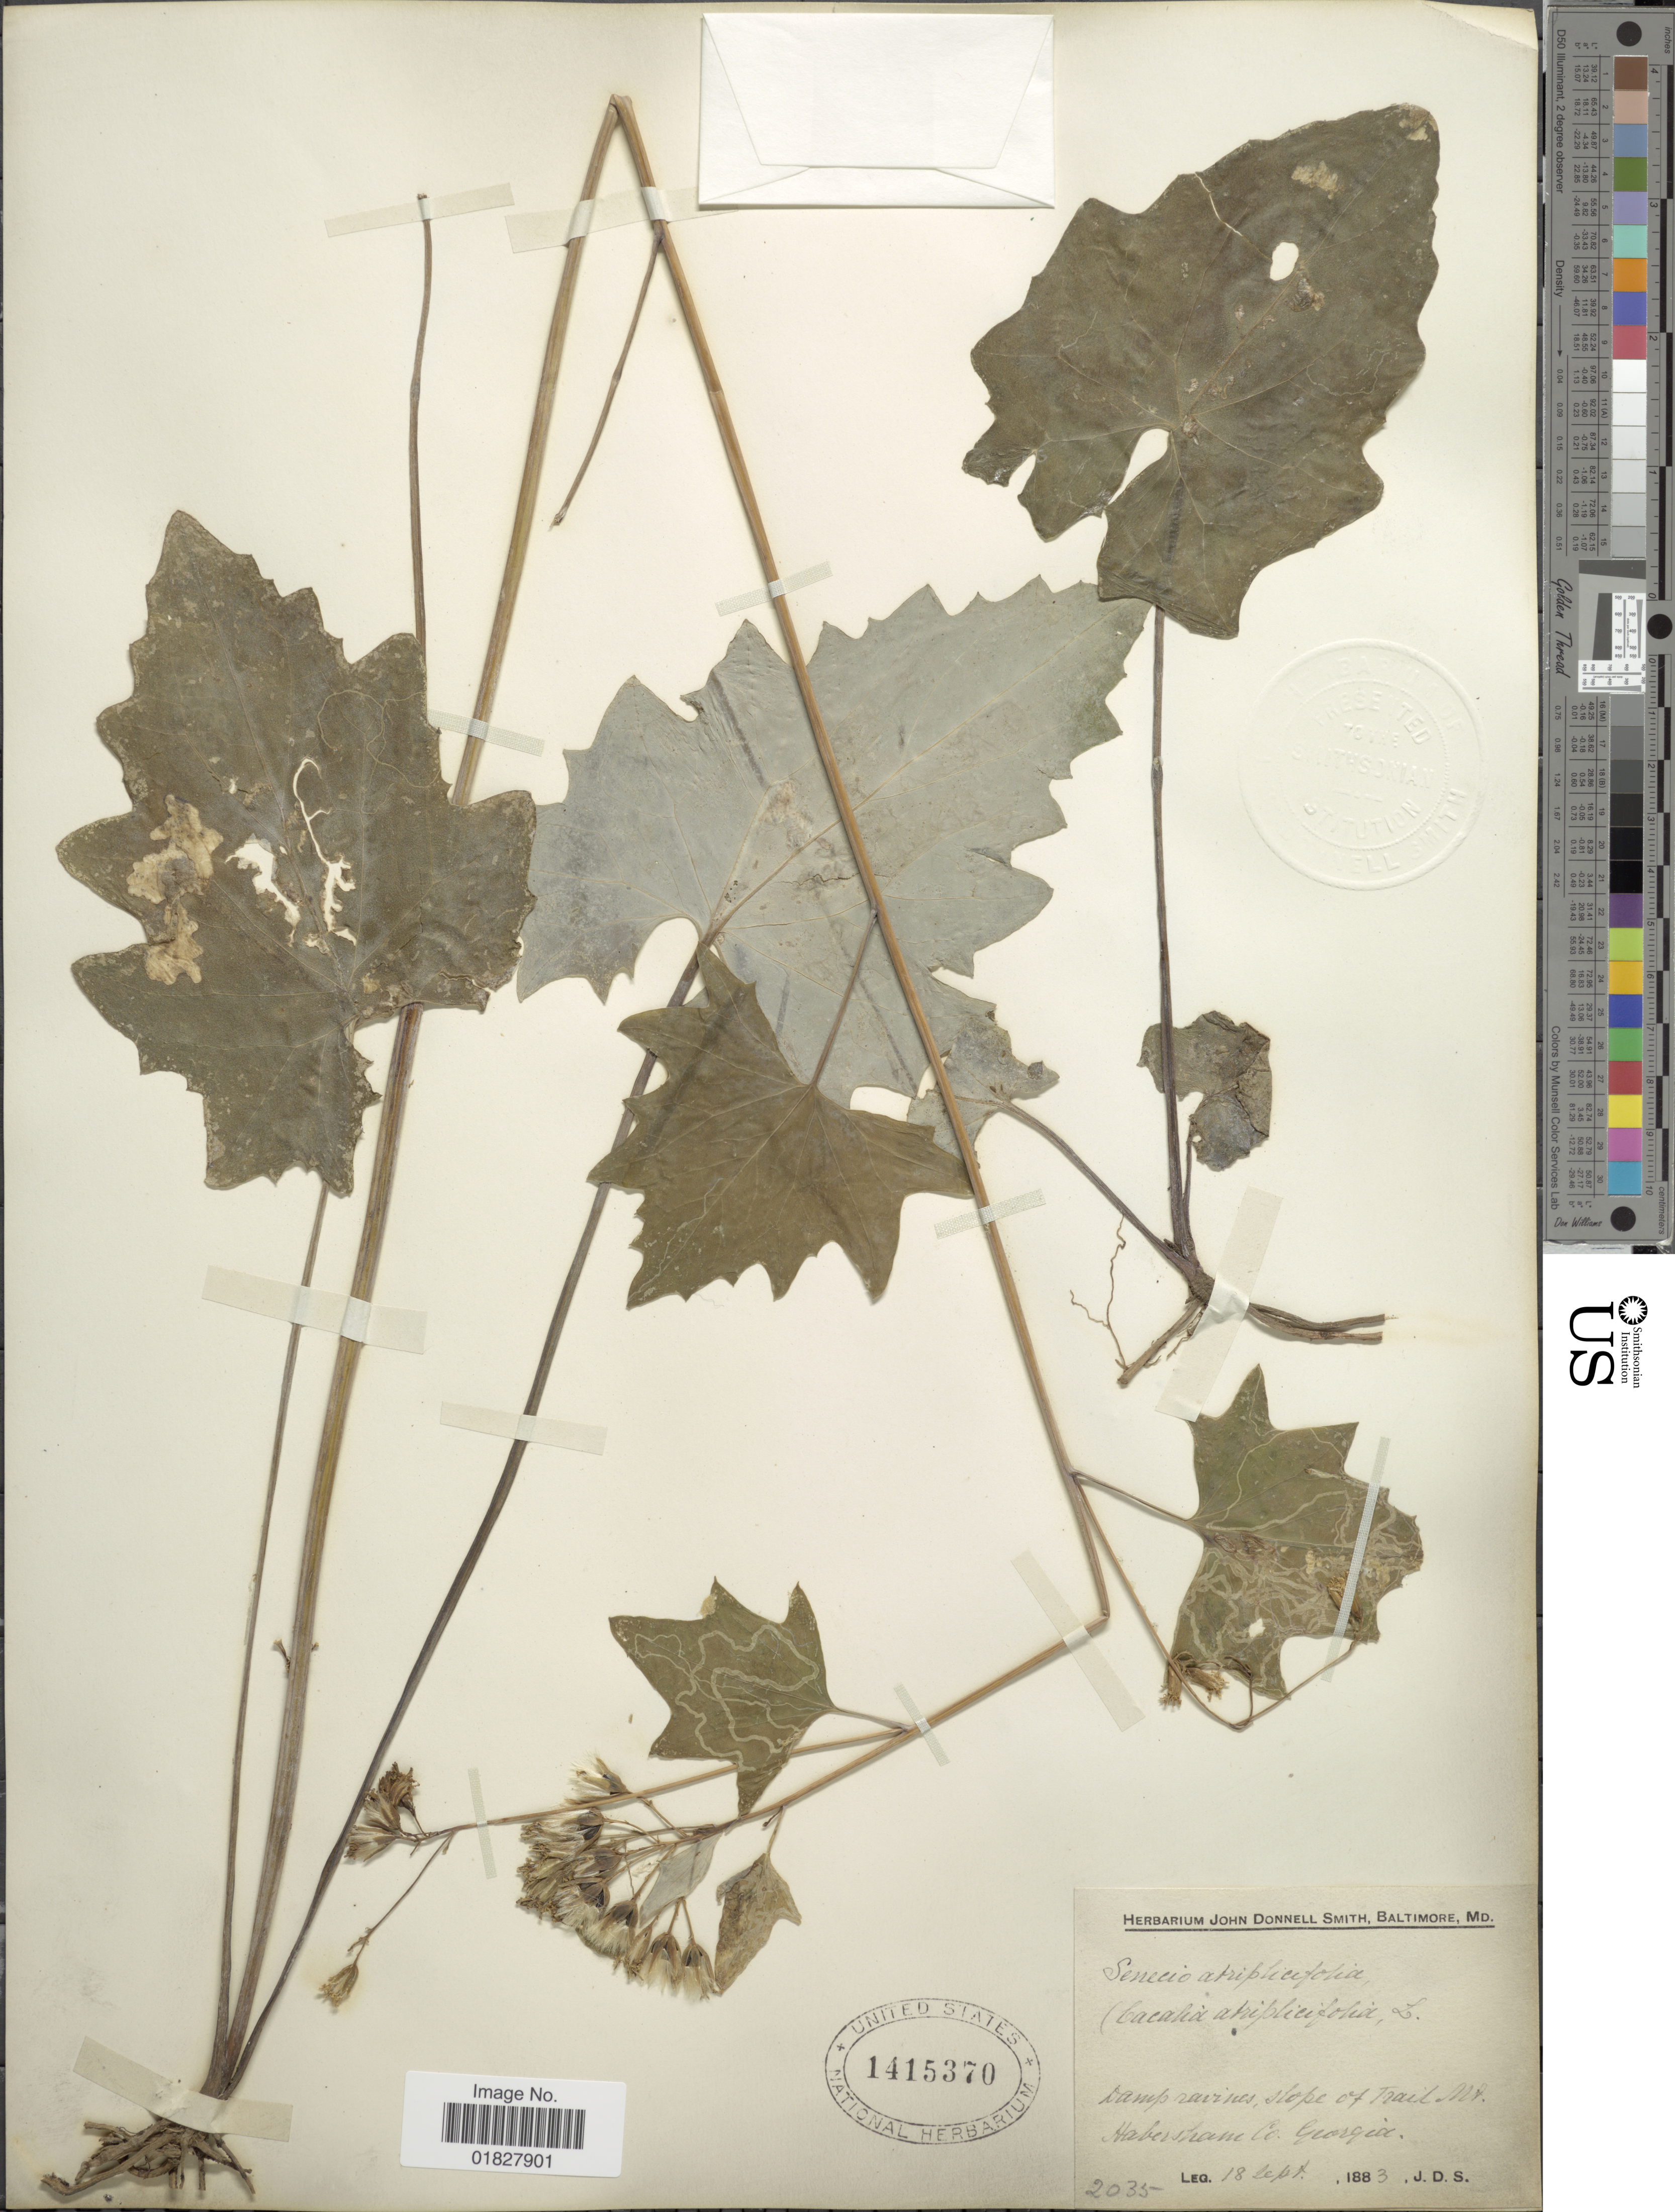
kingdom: Plantae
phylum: Tracheophyta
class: Magnoliopsida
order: Asterales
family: Asteraceae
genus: Arnoglossum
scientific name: Arnoglossum atriplicifolium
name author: (L.) H. Rob.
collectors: J. Donnell Smith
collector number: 2035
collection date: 1883-09-18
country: United States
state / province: Georgia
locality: Slope of Trail Mt, Habersham Co.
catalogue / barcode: US 1415370